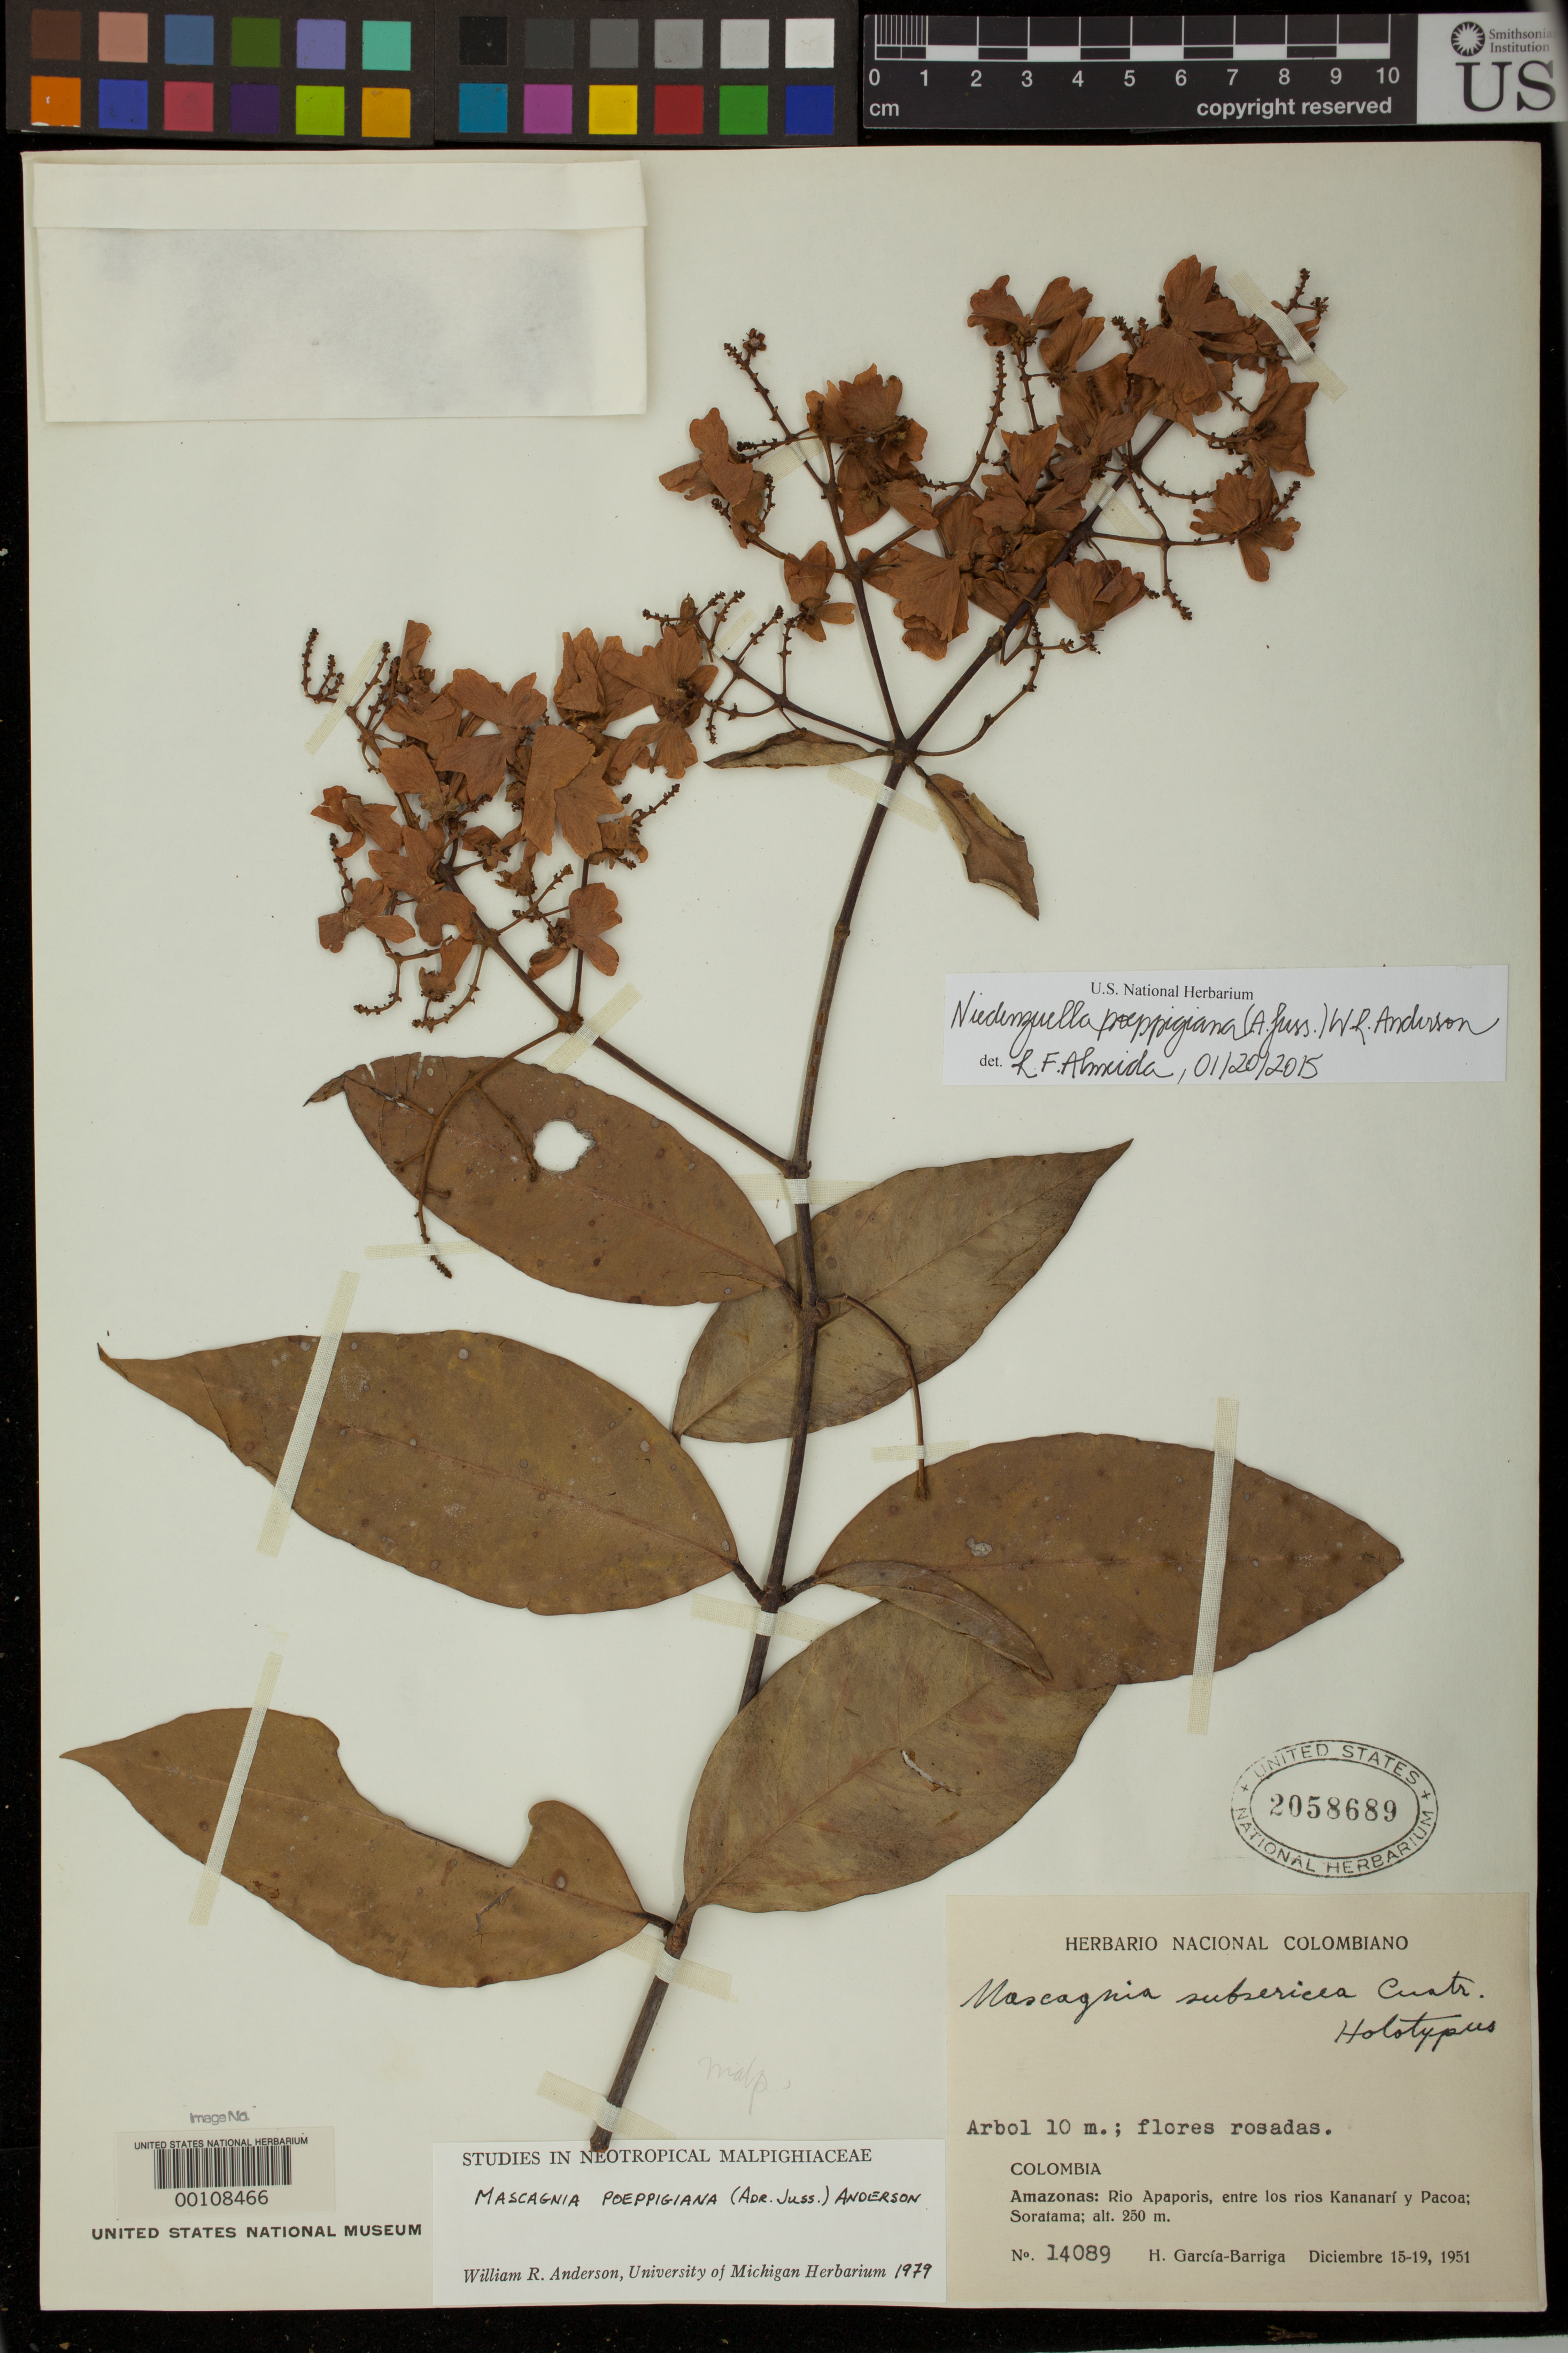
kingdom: Plantae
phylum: Tracheophyta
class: Magnoliopsida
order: Malpighiales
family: Malpighiaceae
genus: Mascagnia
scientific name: Mascagnia subsericea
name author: Cuatrec.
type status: Holotype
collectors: H. García Barriga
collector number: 14089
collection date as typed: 15 Dec 1951 to 19 Dec 1951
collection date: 1951-12-15/1951-12-19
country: Colombia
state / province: Amazônas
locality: Rio Apaporis, entre los Rios Kananari y Pacoa, Soratama.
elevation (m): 250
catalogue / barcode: US 2058689